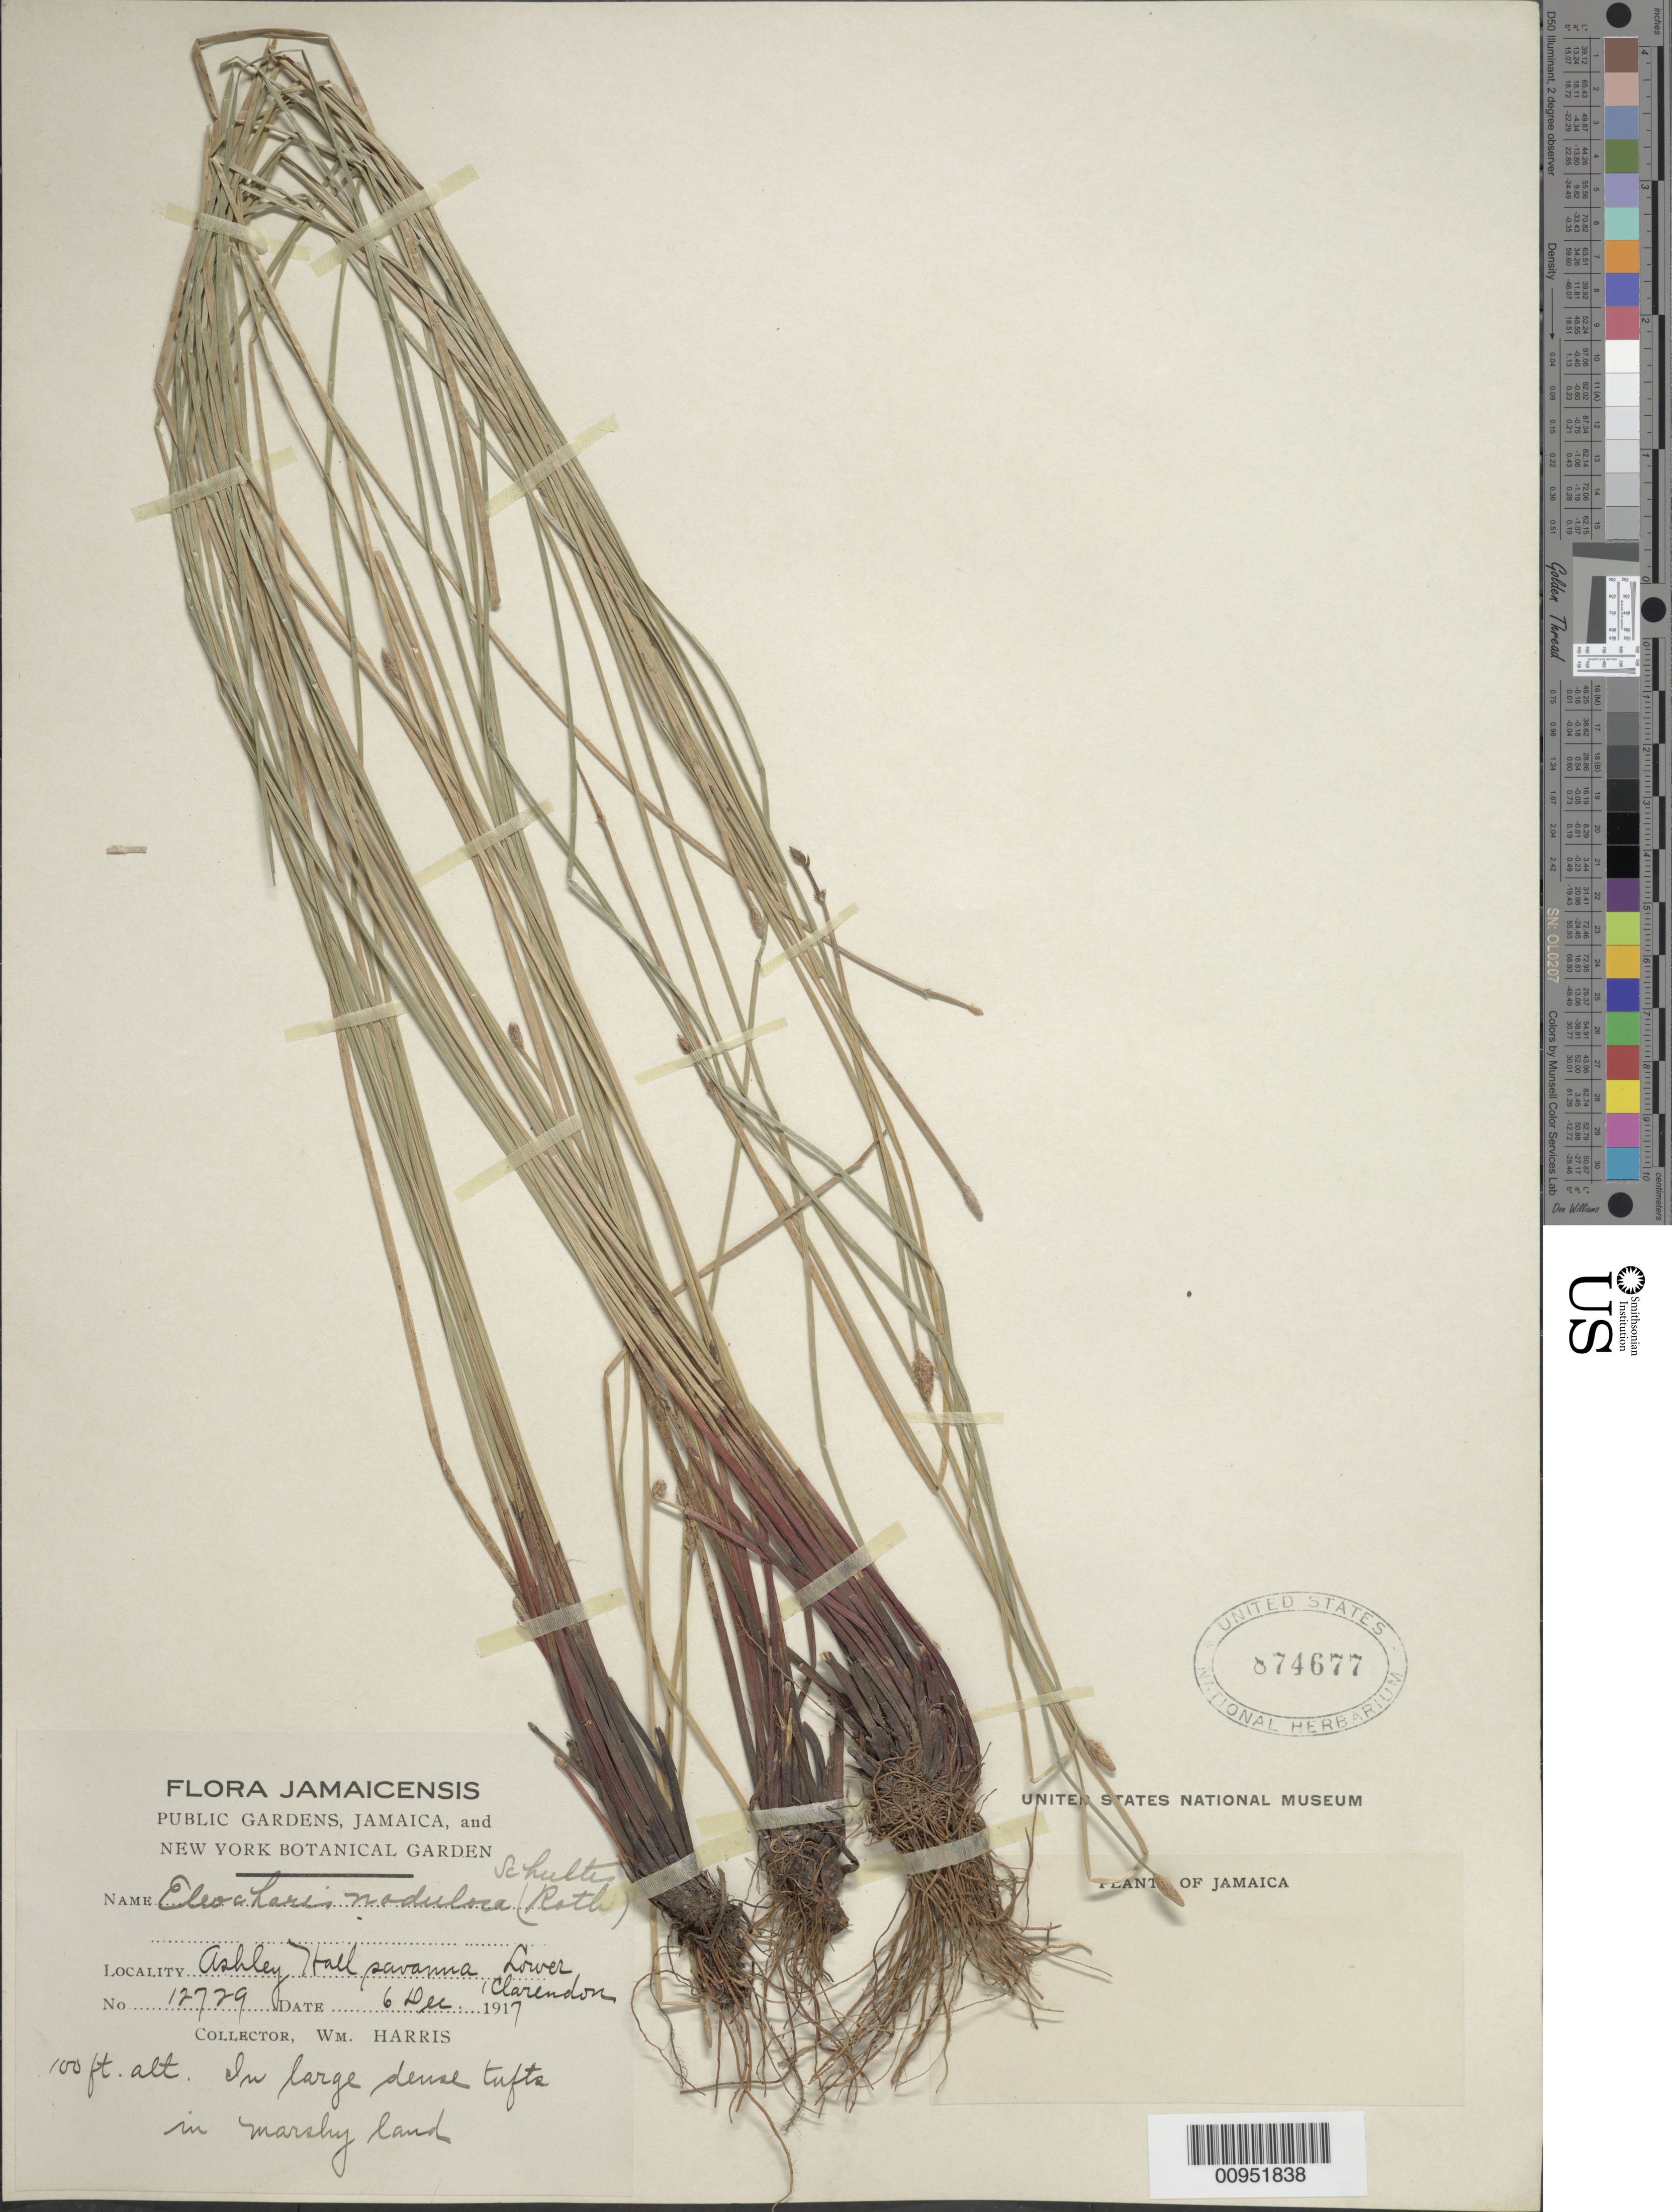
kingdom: Plantae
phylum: Tracheophyta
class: Liliopsida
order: Poales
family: Cyperaceae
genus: Eleocharis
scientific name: Eleocharis montana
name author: (Kunth) Roem. & Schult.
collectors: W. H. Harris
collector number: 12729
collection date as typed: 06 Dec 1917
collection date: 1917-12-06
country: Jamaica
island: Jamaica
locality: Ashley Hall savanna, Lower Clarendon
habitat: In marshy land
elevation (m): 30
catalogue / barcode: US 874677